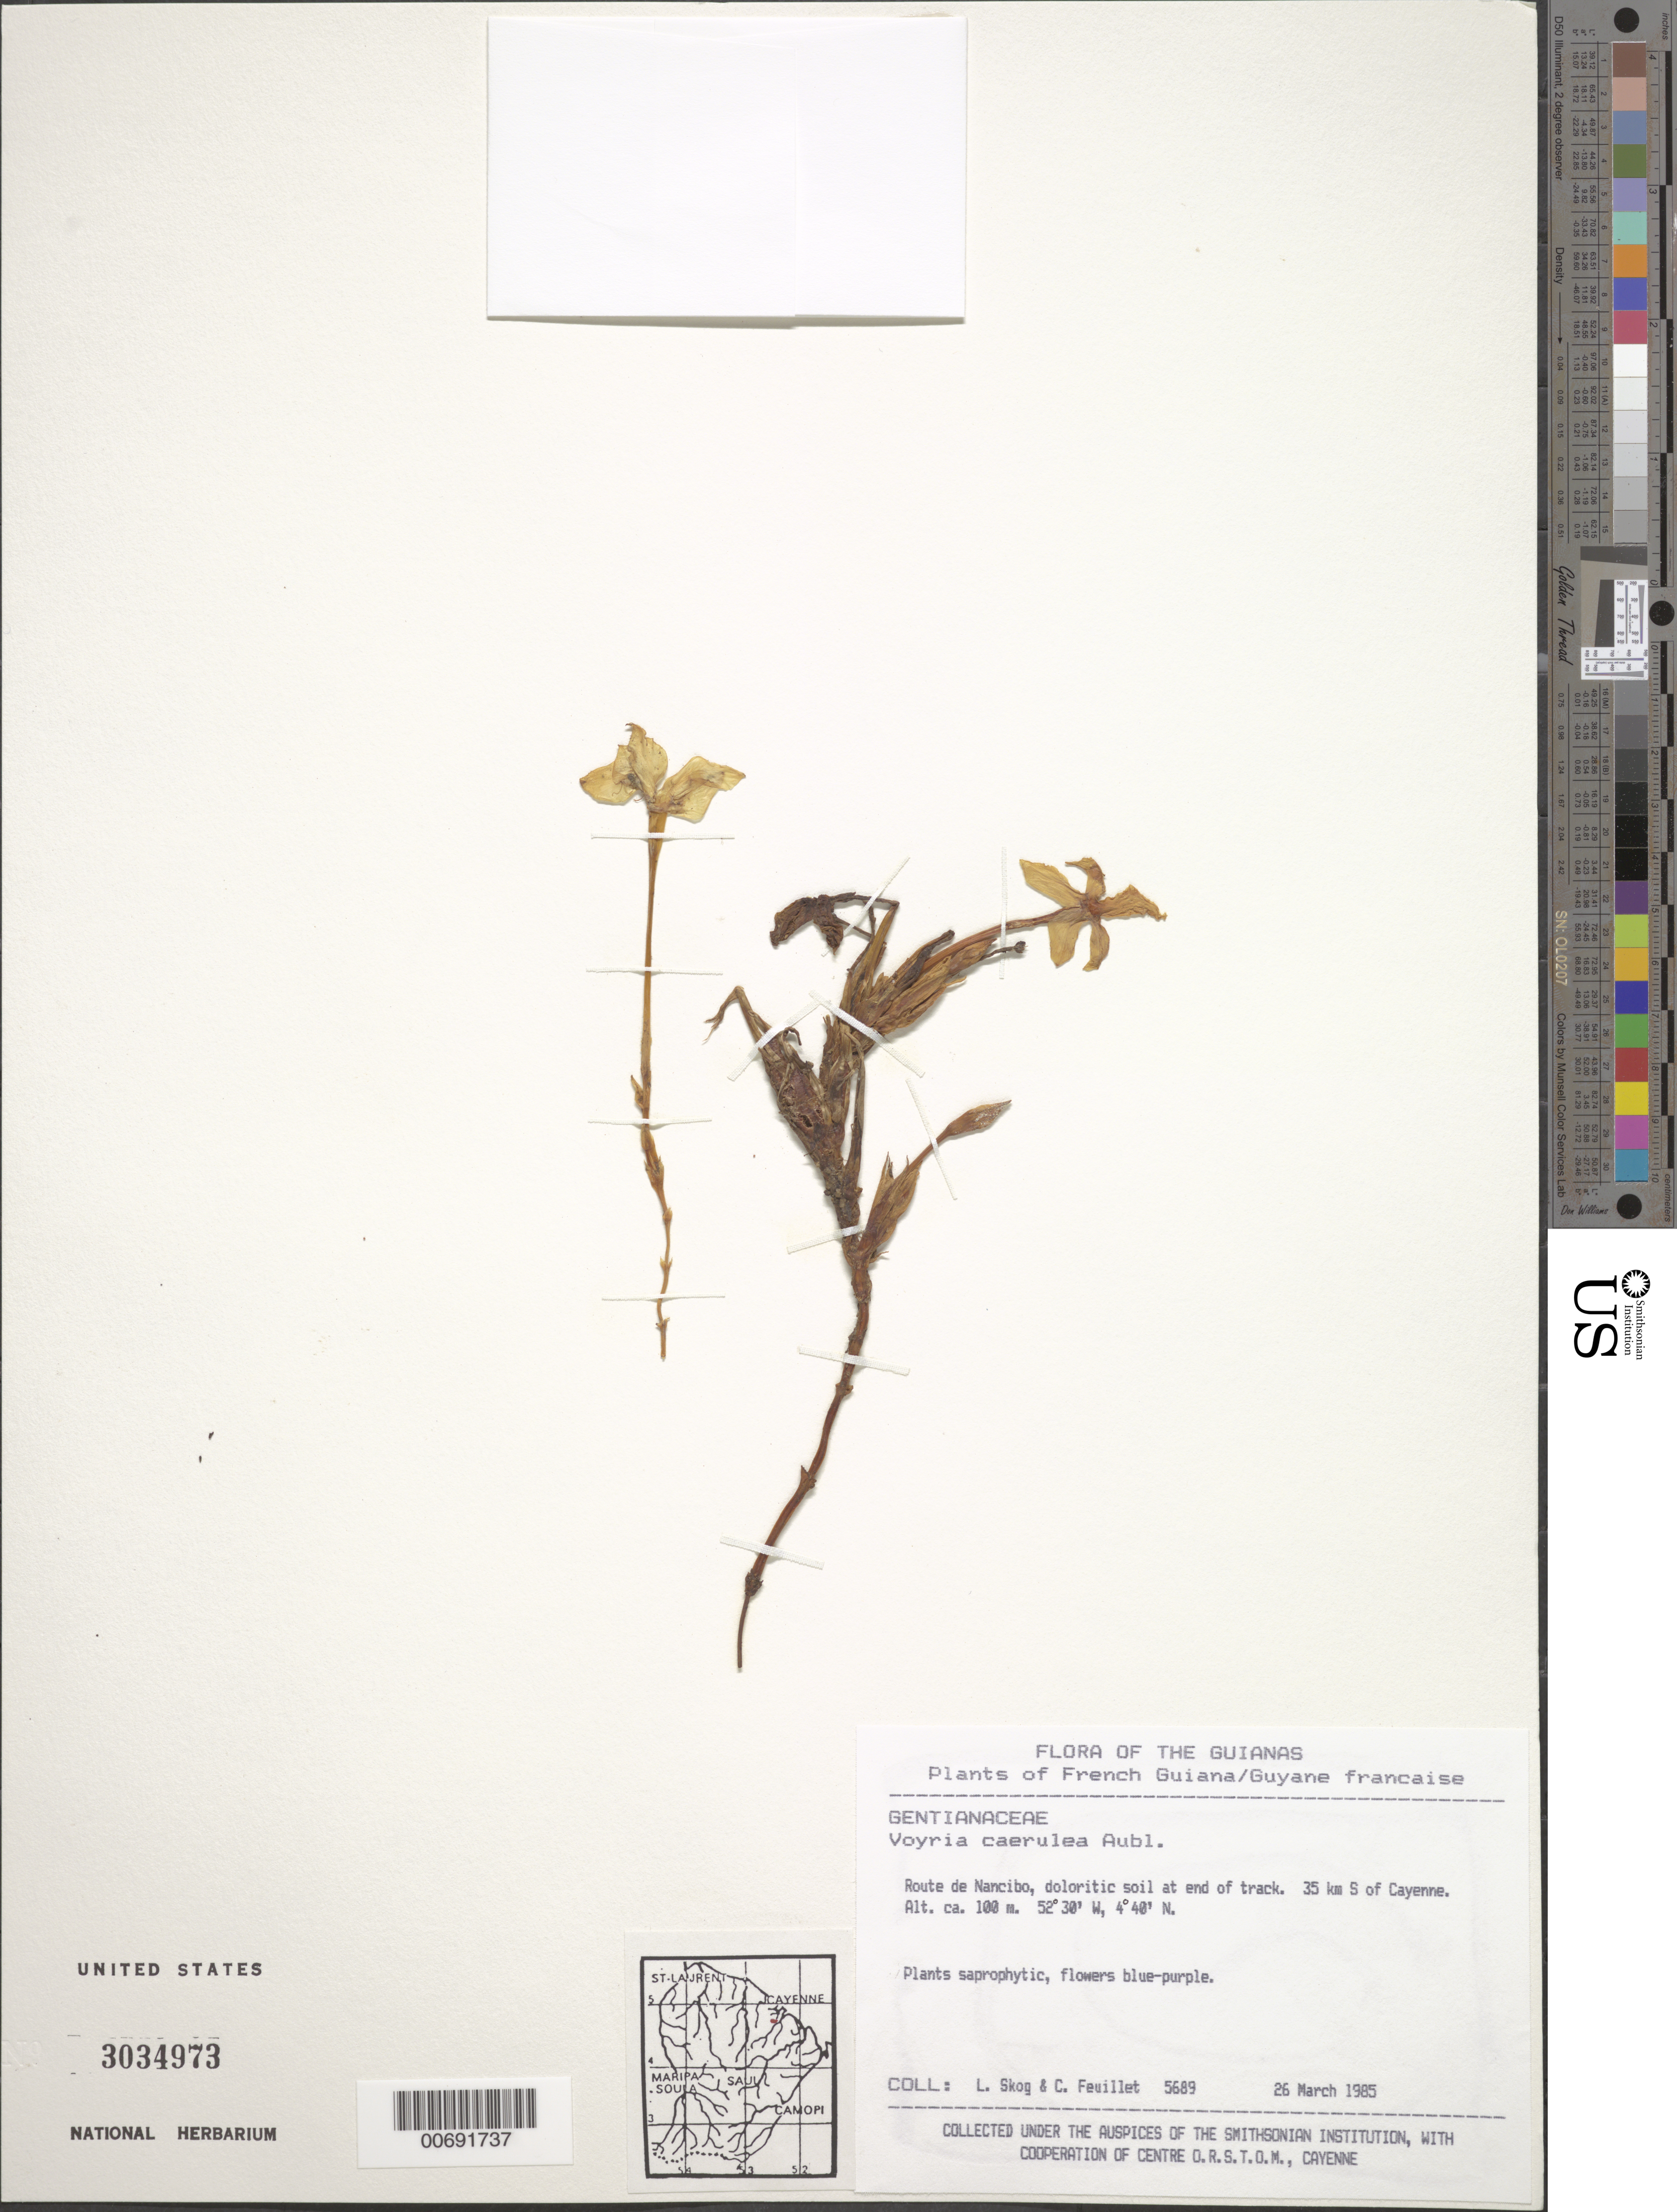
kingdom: Plantae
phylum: Tracheophyta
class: Magnoliopsida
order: Gentianales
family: Gentianaceae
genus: Voyria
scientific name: Voyria caerulea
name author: Aubl.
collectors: L. E. Skog & C. Feuillet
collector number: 5689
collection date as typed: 26 March 1985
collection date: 1985-03-26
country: French Guiana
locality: Route de Nancibo, at end of track. 35 km S of Cayenne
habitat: Doloritic soil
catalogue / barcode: US 3034973